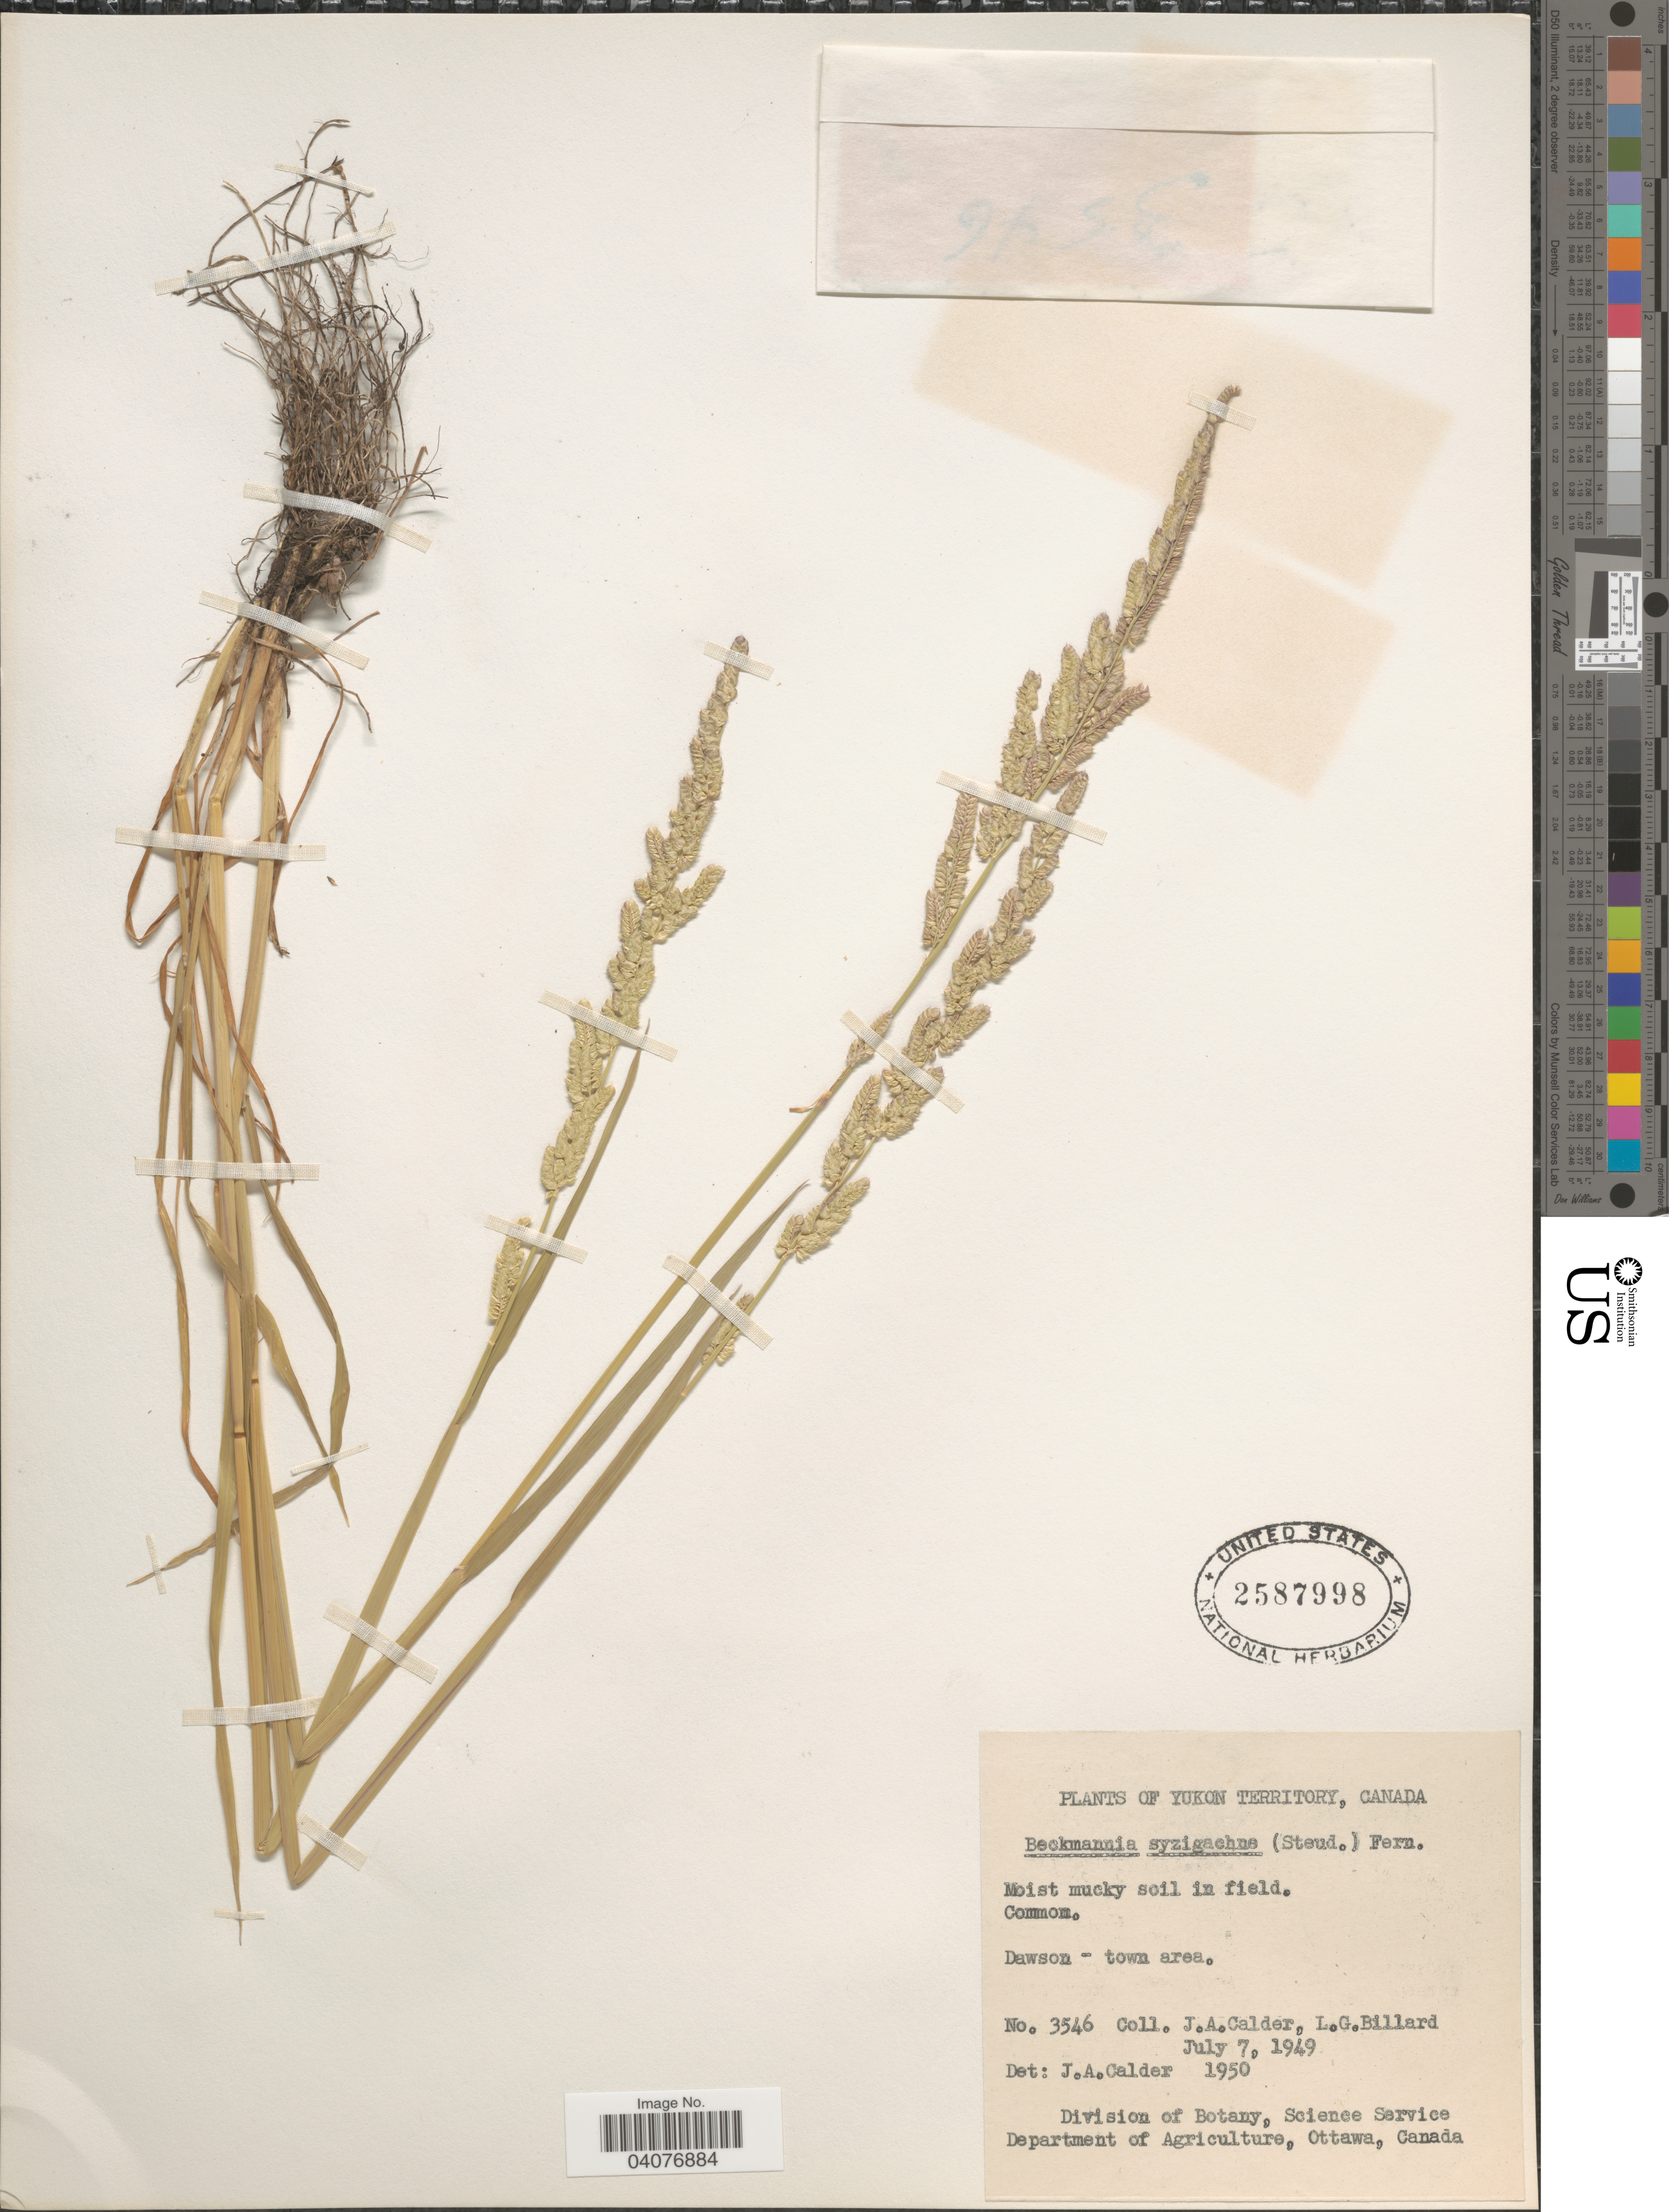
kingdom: Plantae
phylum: Tracheophyta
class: Liliopsida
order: Poales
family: Poaceae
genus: Beckmannia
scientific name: Beckmannia syzigachne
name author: (Steud.) Fernald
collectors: J. A. Calder & L. Billard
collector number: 3546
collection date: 1949-07-07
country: Canada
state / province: Yukon Territory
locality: Dawson - town area.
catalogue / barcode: US 2587998